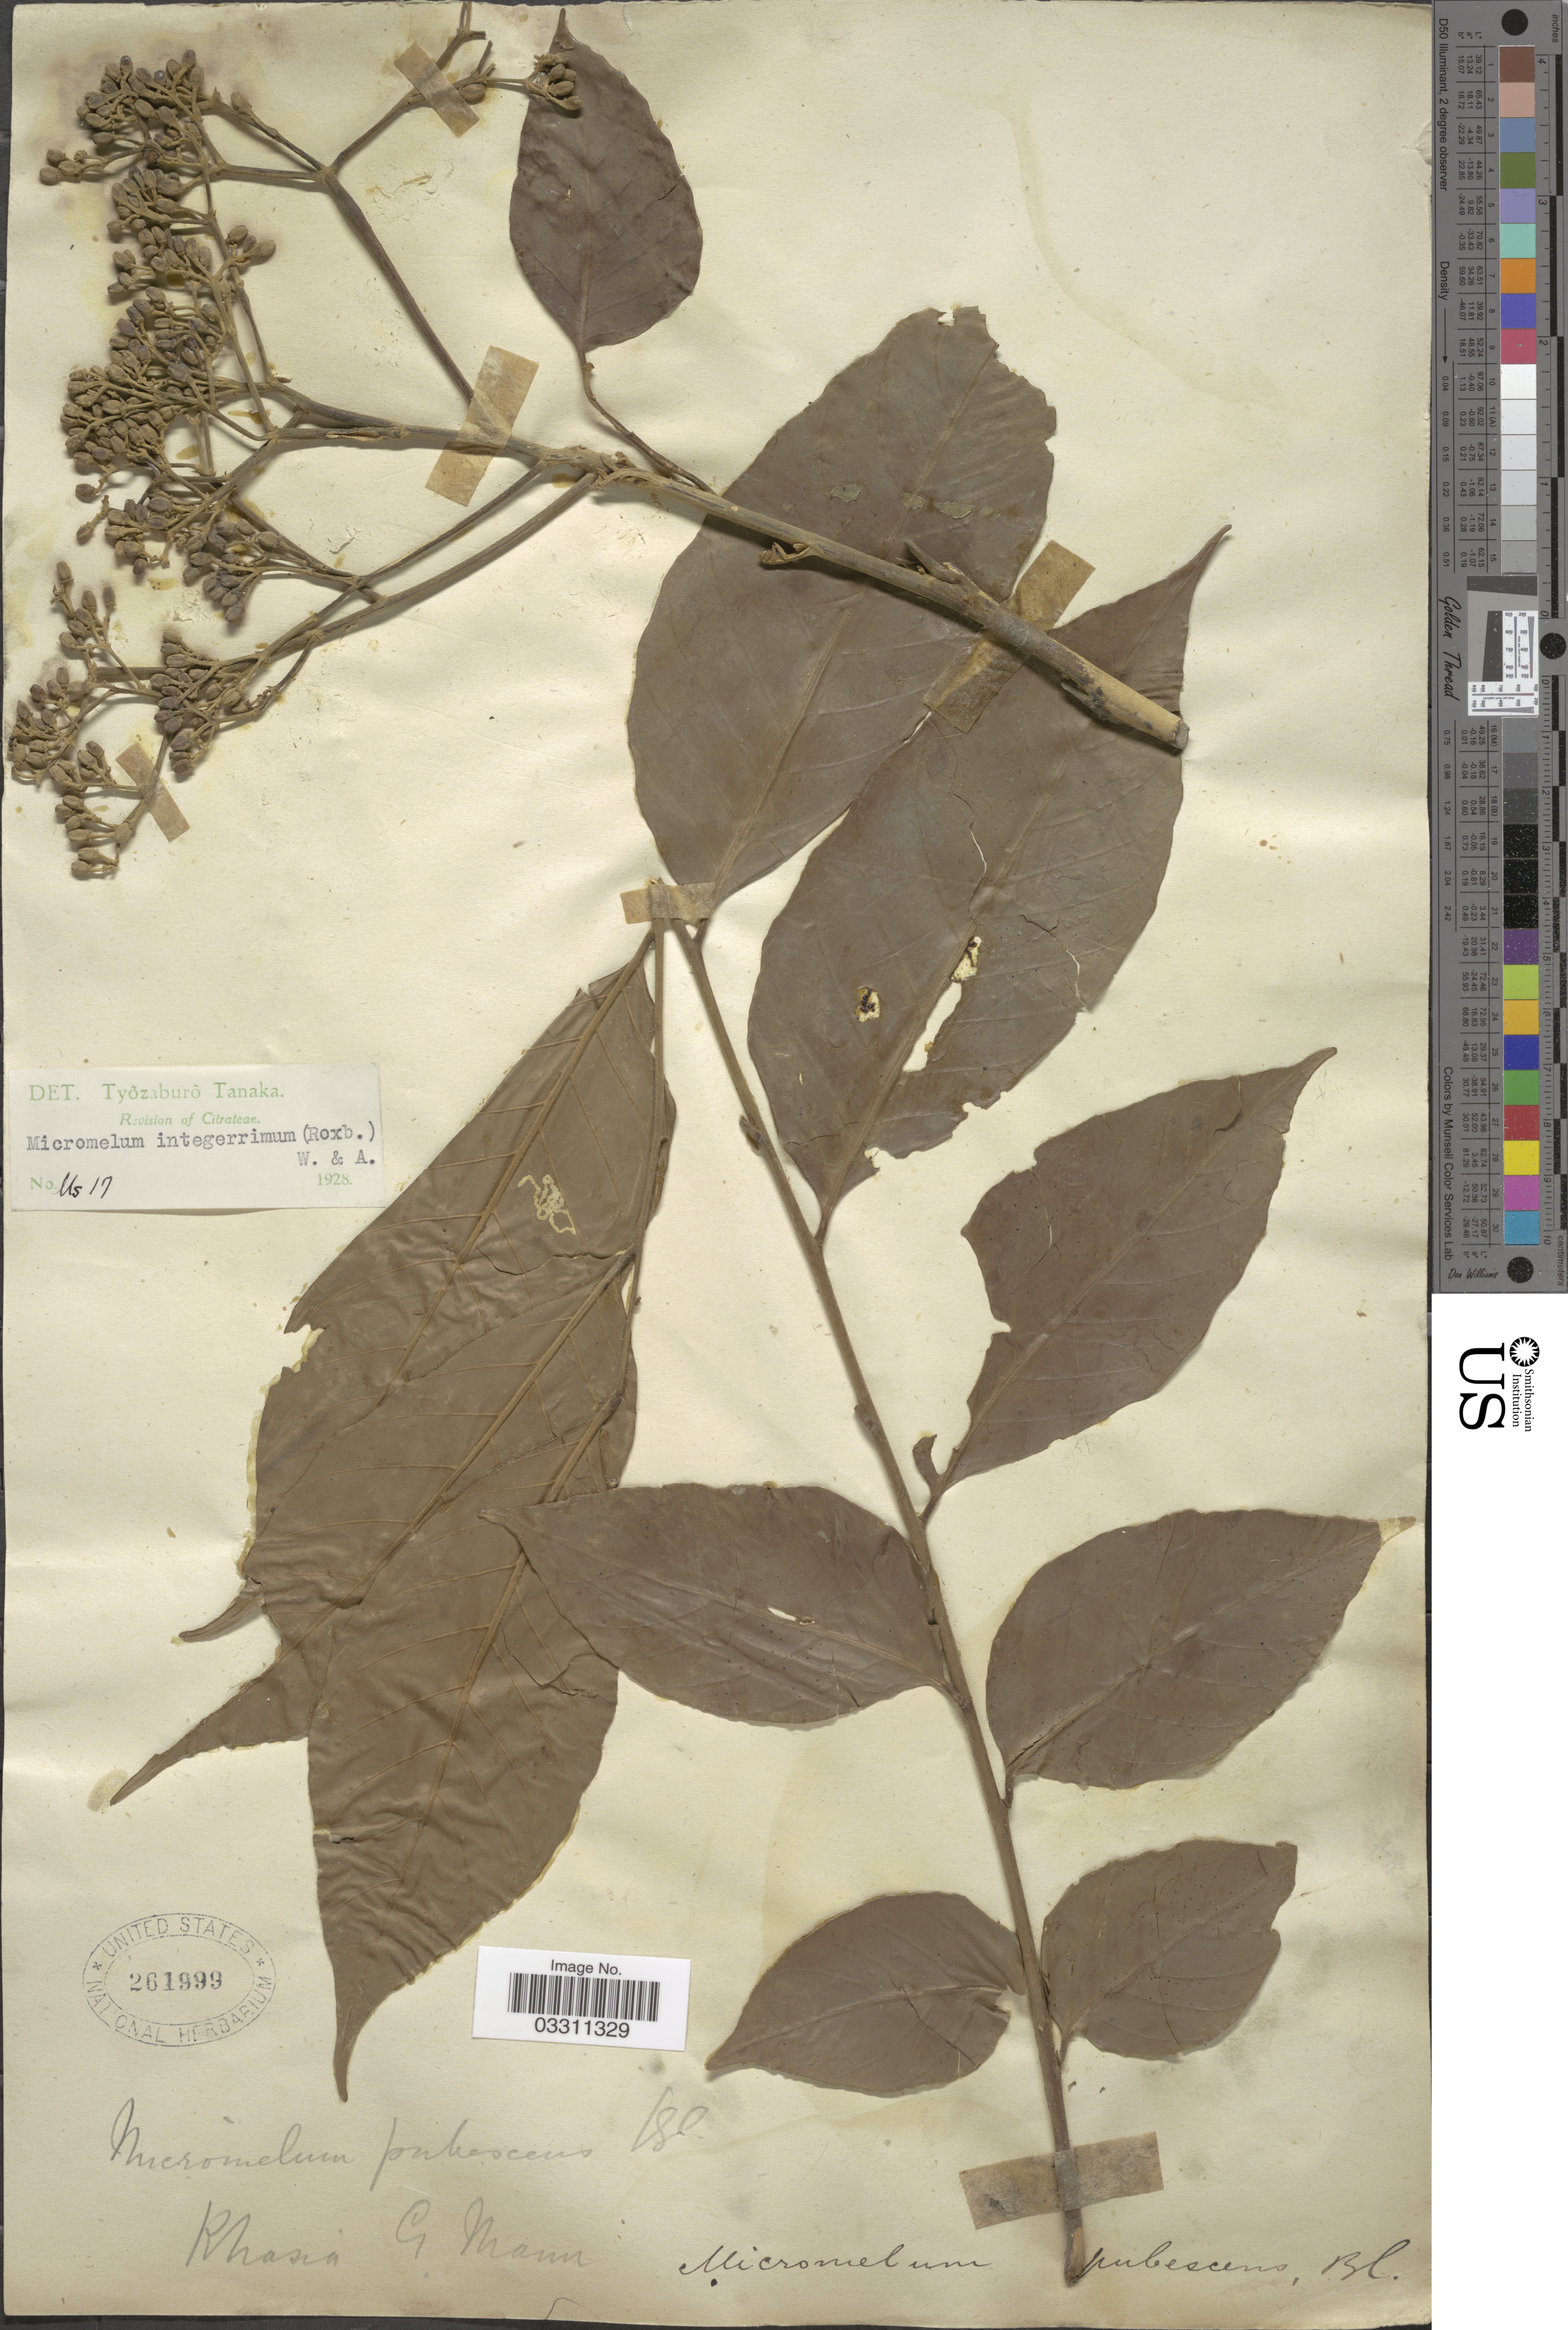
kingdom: Plantae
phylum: Tracheophyta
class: Magnoliopsida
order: Sapindales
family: Rutaceae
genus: Micromelum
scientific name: Micromelum integerrimum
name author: (Buch.-Ham. ex DC.) Wight & Arn. ex M. Roem.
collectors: G. Mann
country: India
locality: Khasia.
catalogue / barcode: US 261999